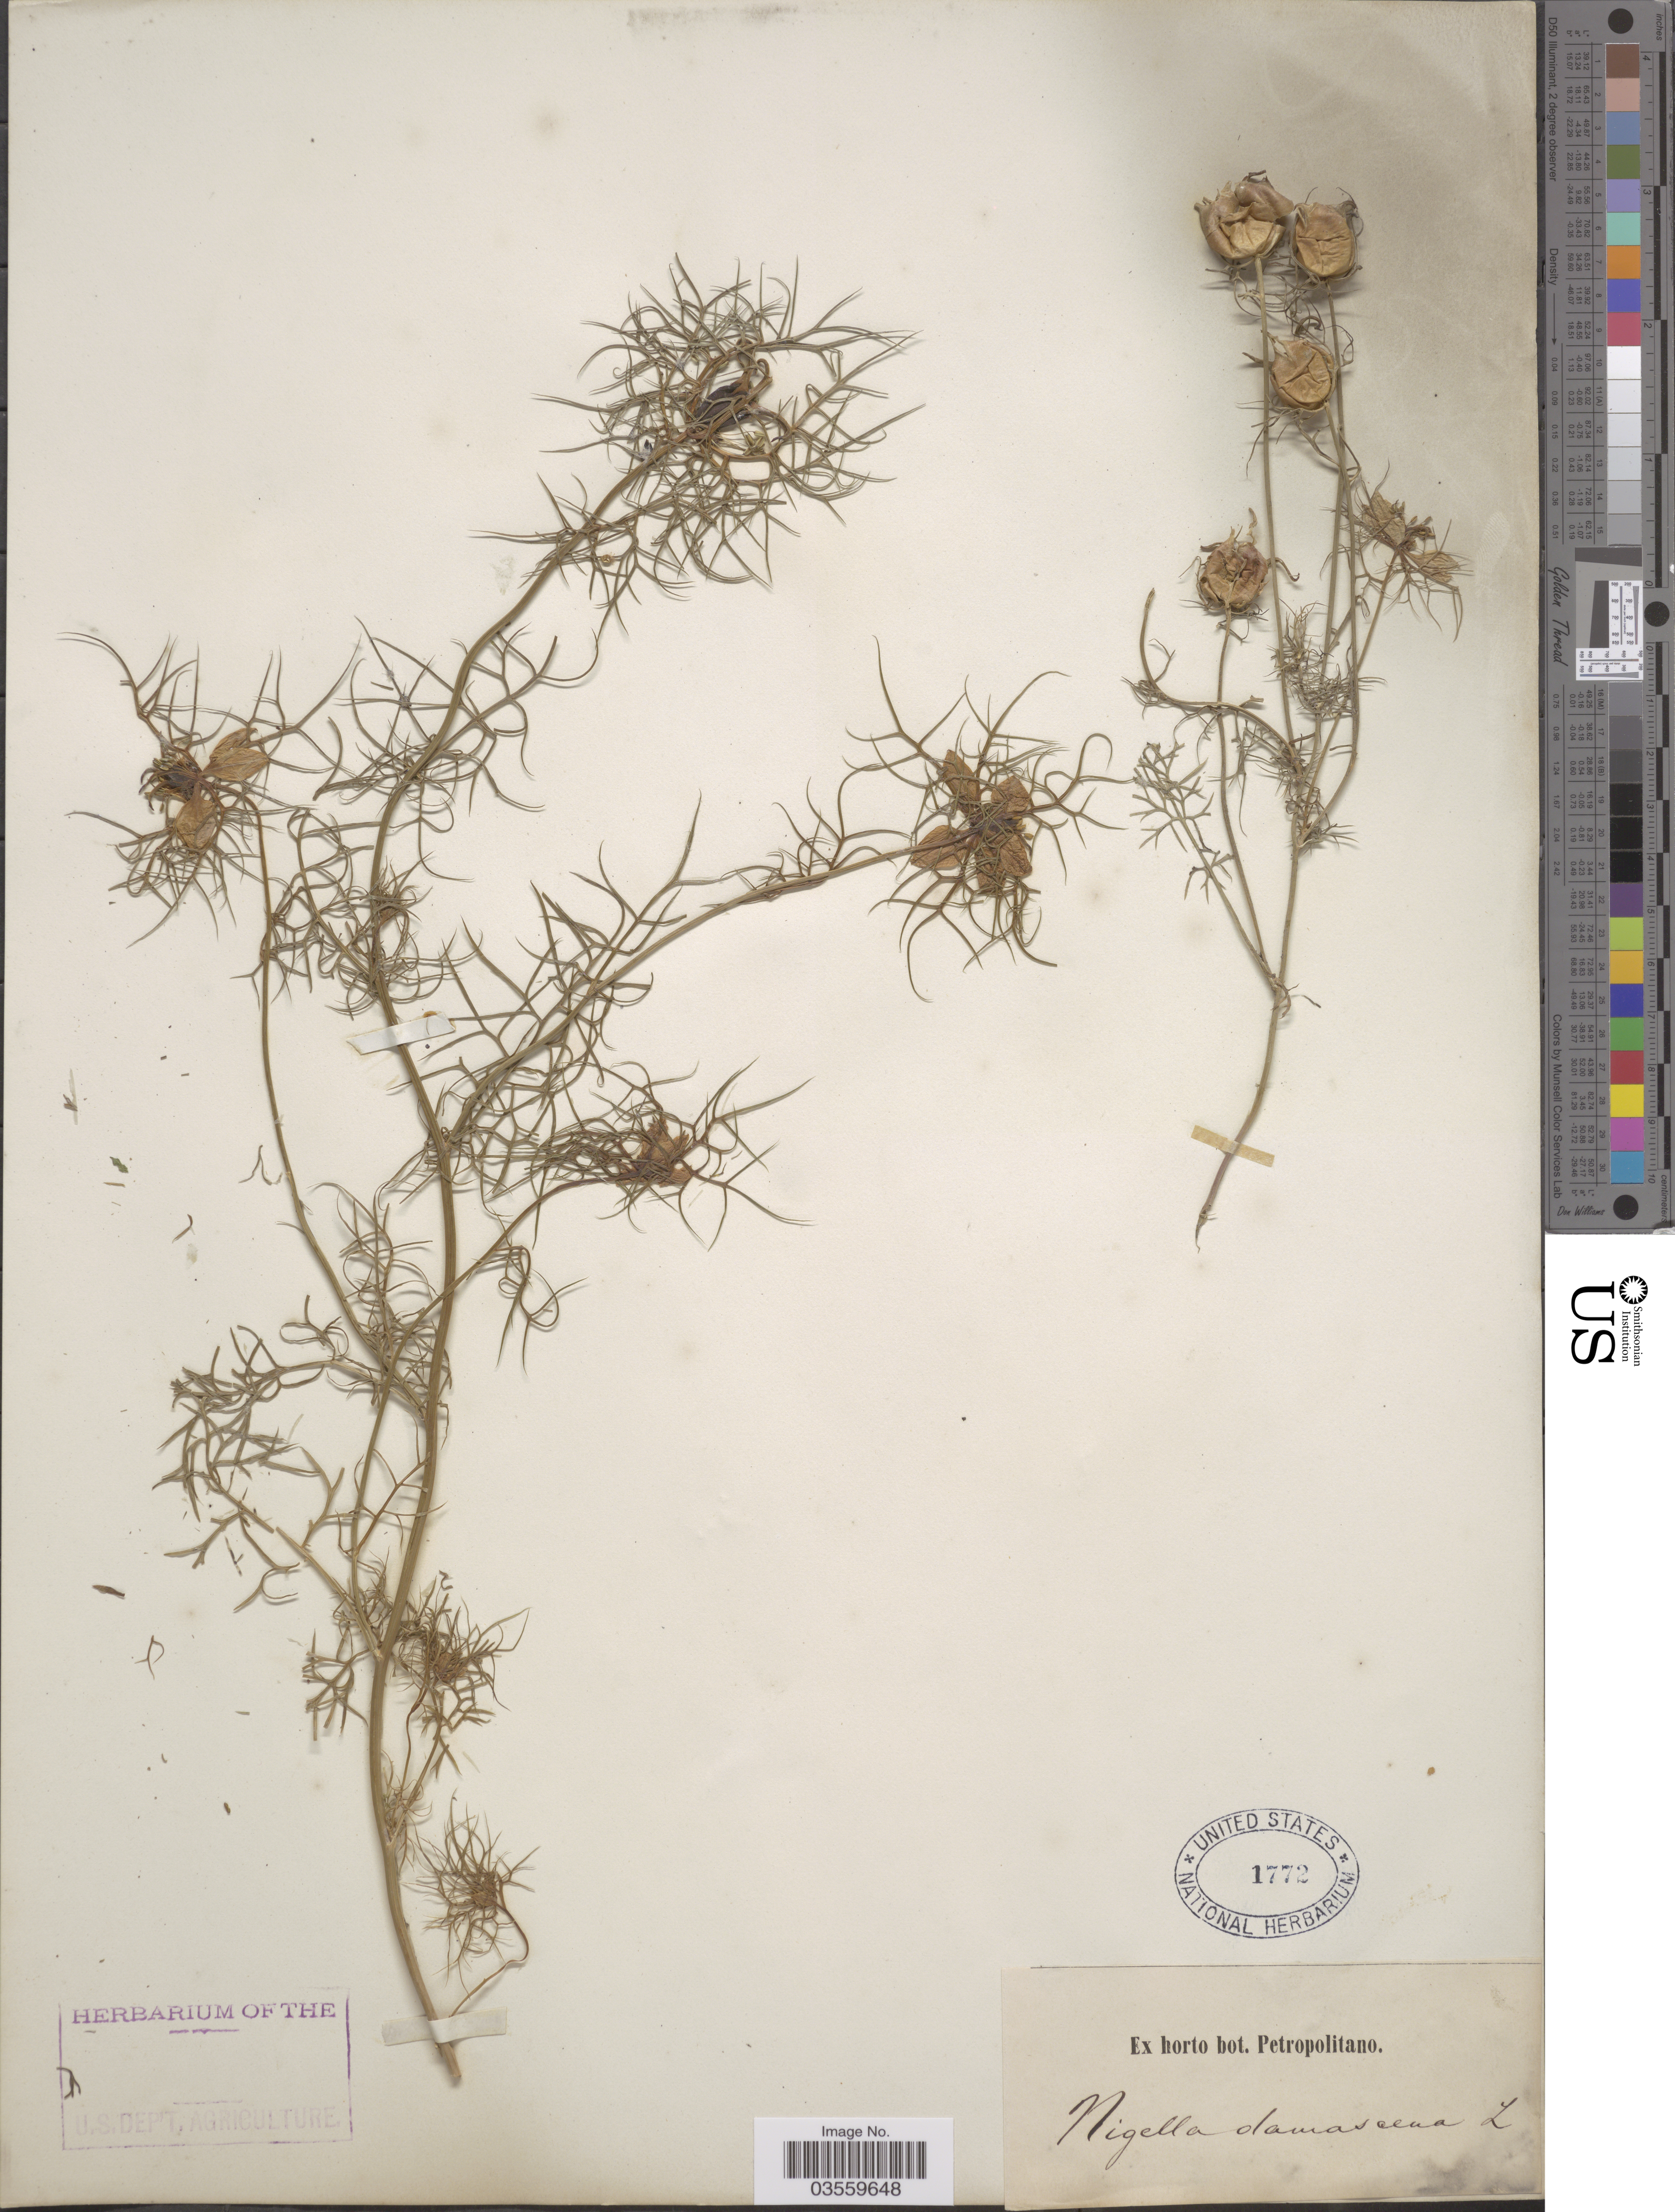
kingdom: Plantae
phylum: Tracheophyta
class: Magnoliopsida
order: Ranunculales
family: Ranunculaceae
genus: Nigella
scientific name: Nigella damascena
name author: L.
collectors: ex Horto Bot. Petropolitano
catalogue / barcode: US 1772